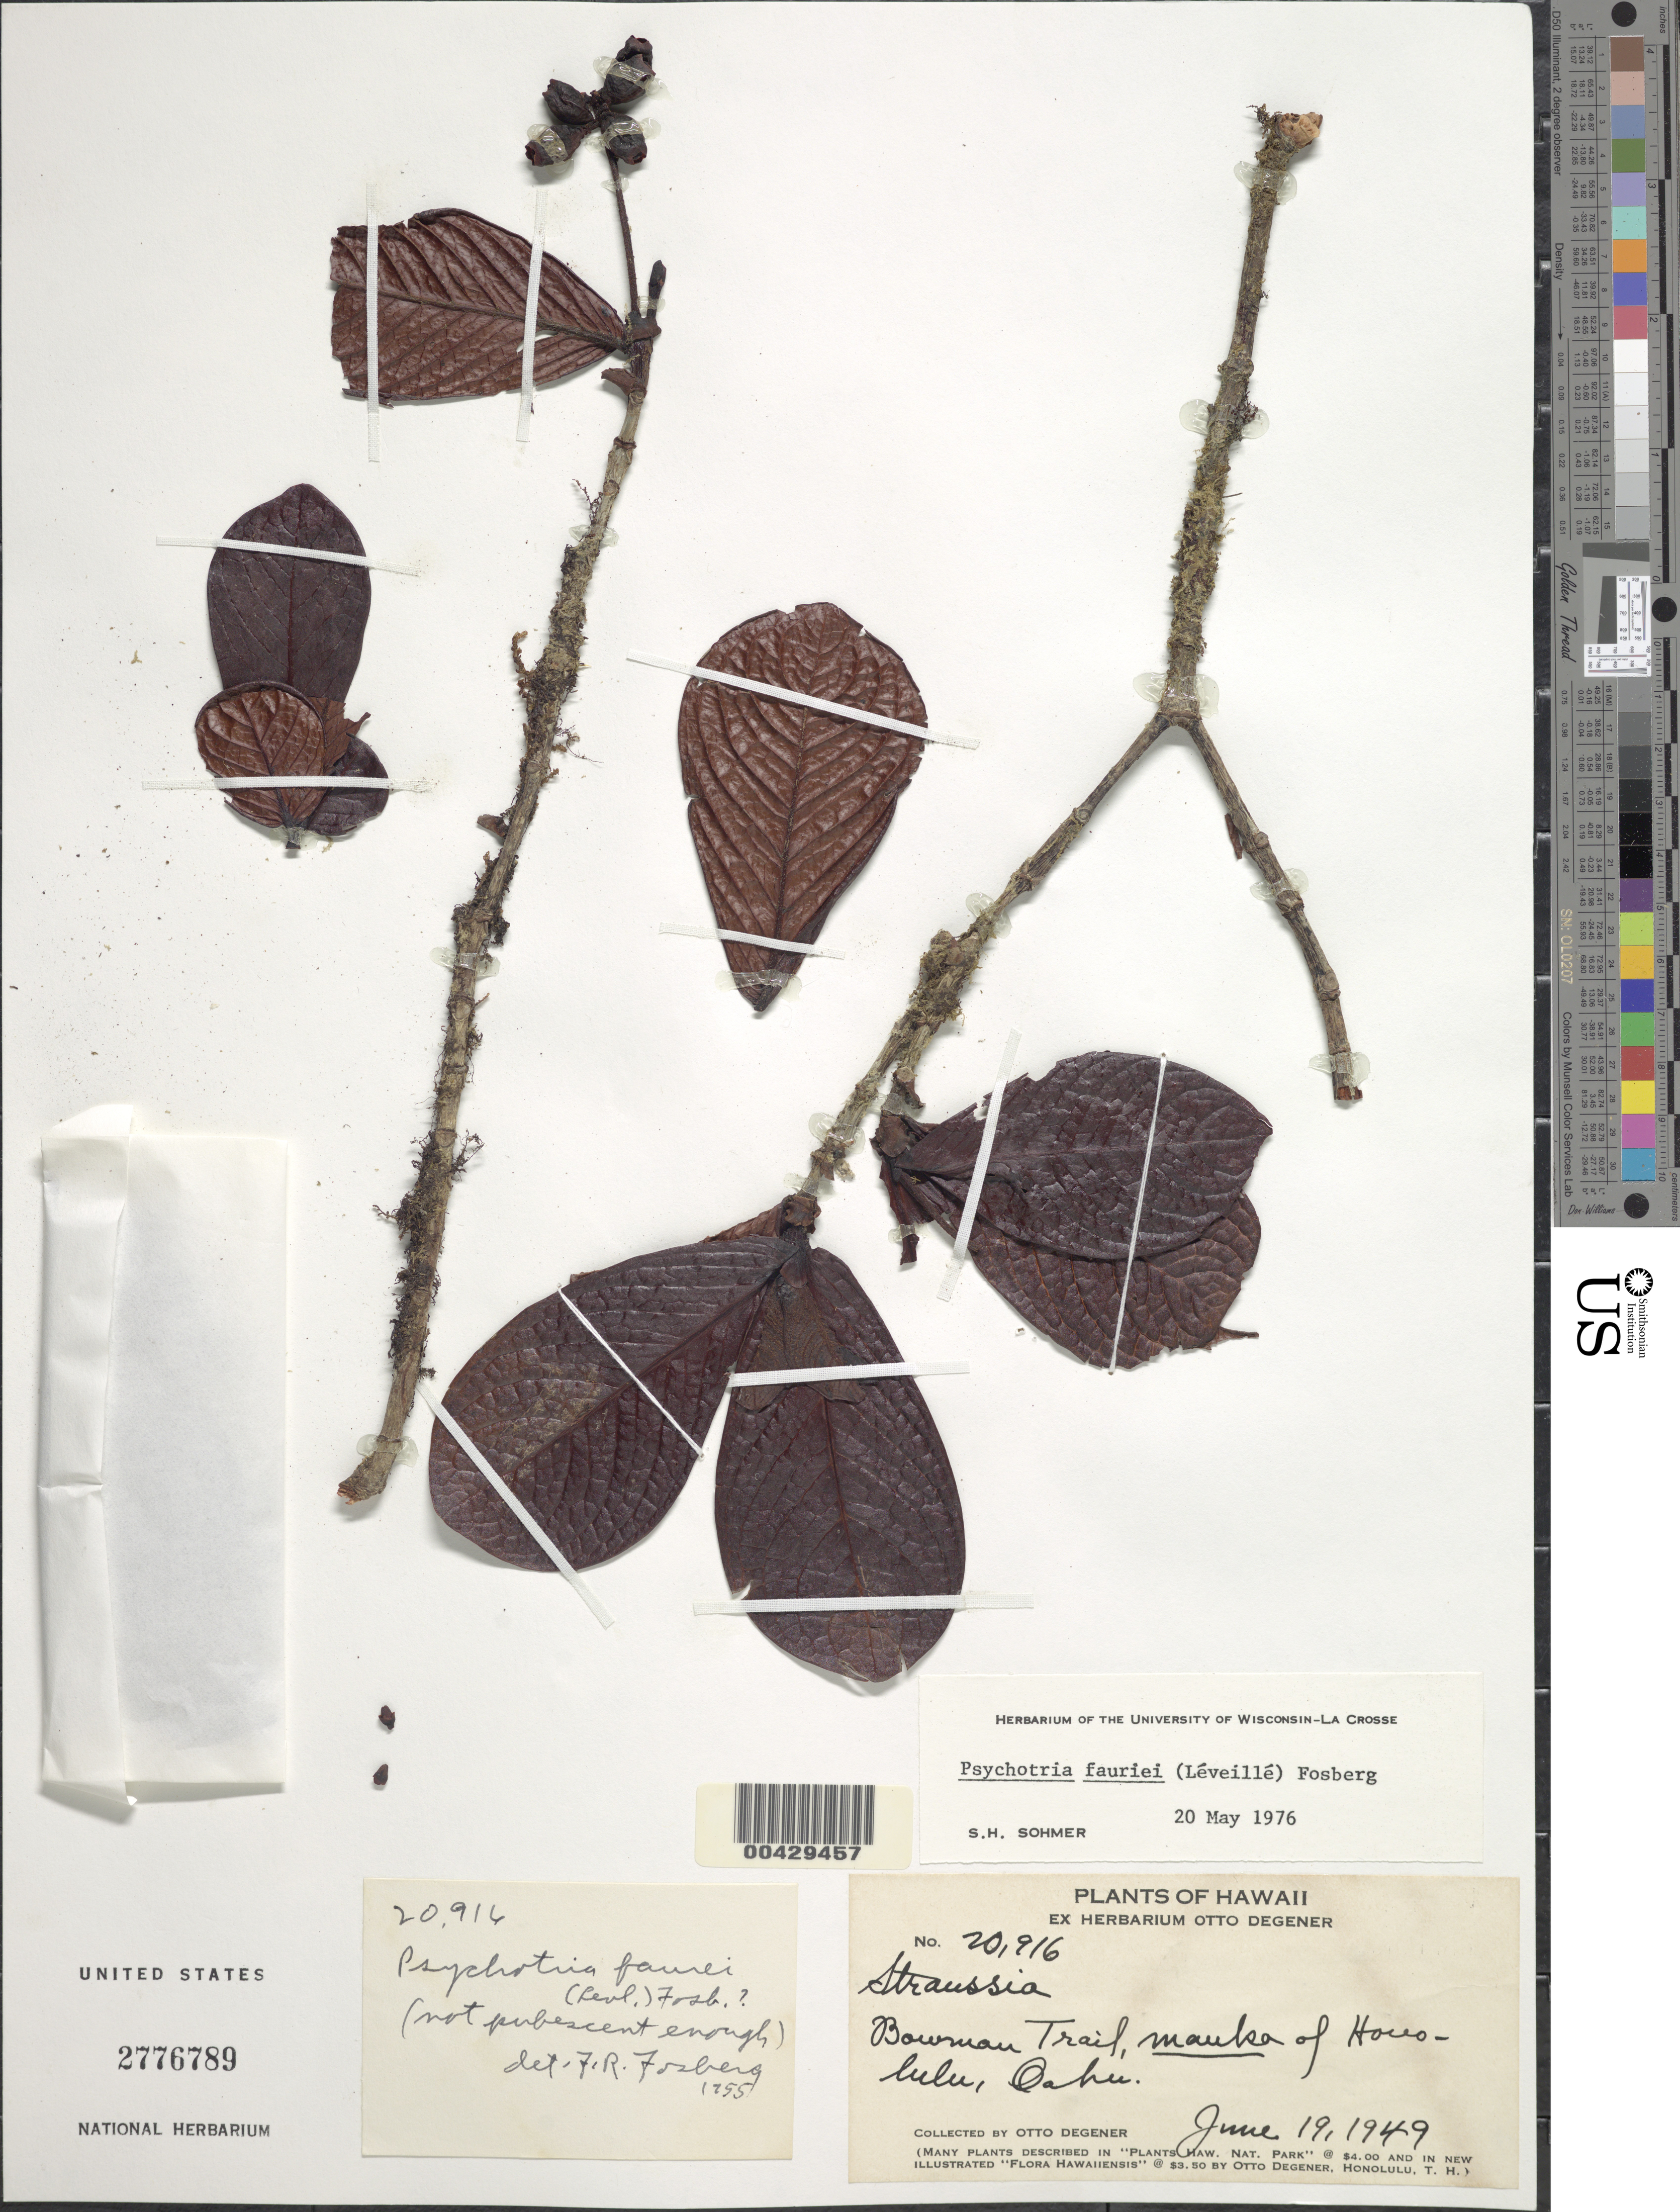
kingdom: Plantae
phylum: Tracheophyta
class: Magnoliopsida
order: Gentianales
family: Rubiaceae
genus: Psychotria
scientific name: Psychotria fauriei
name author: (H. Lév.) Fosberg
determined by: Fosberg, F. R.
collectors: O. Degener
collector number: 20916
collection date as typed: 19 Jun 1949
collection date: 1949-06-19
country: United States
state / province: Hawaii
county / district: Honolulu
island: Oahu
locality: Bowman Trail, mauka of Honolulu..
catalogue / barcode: US 2776789